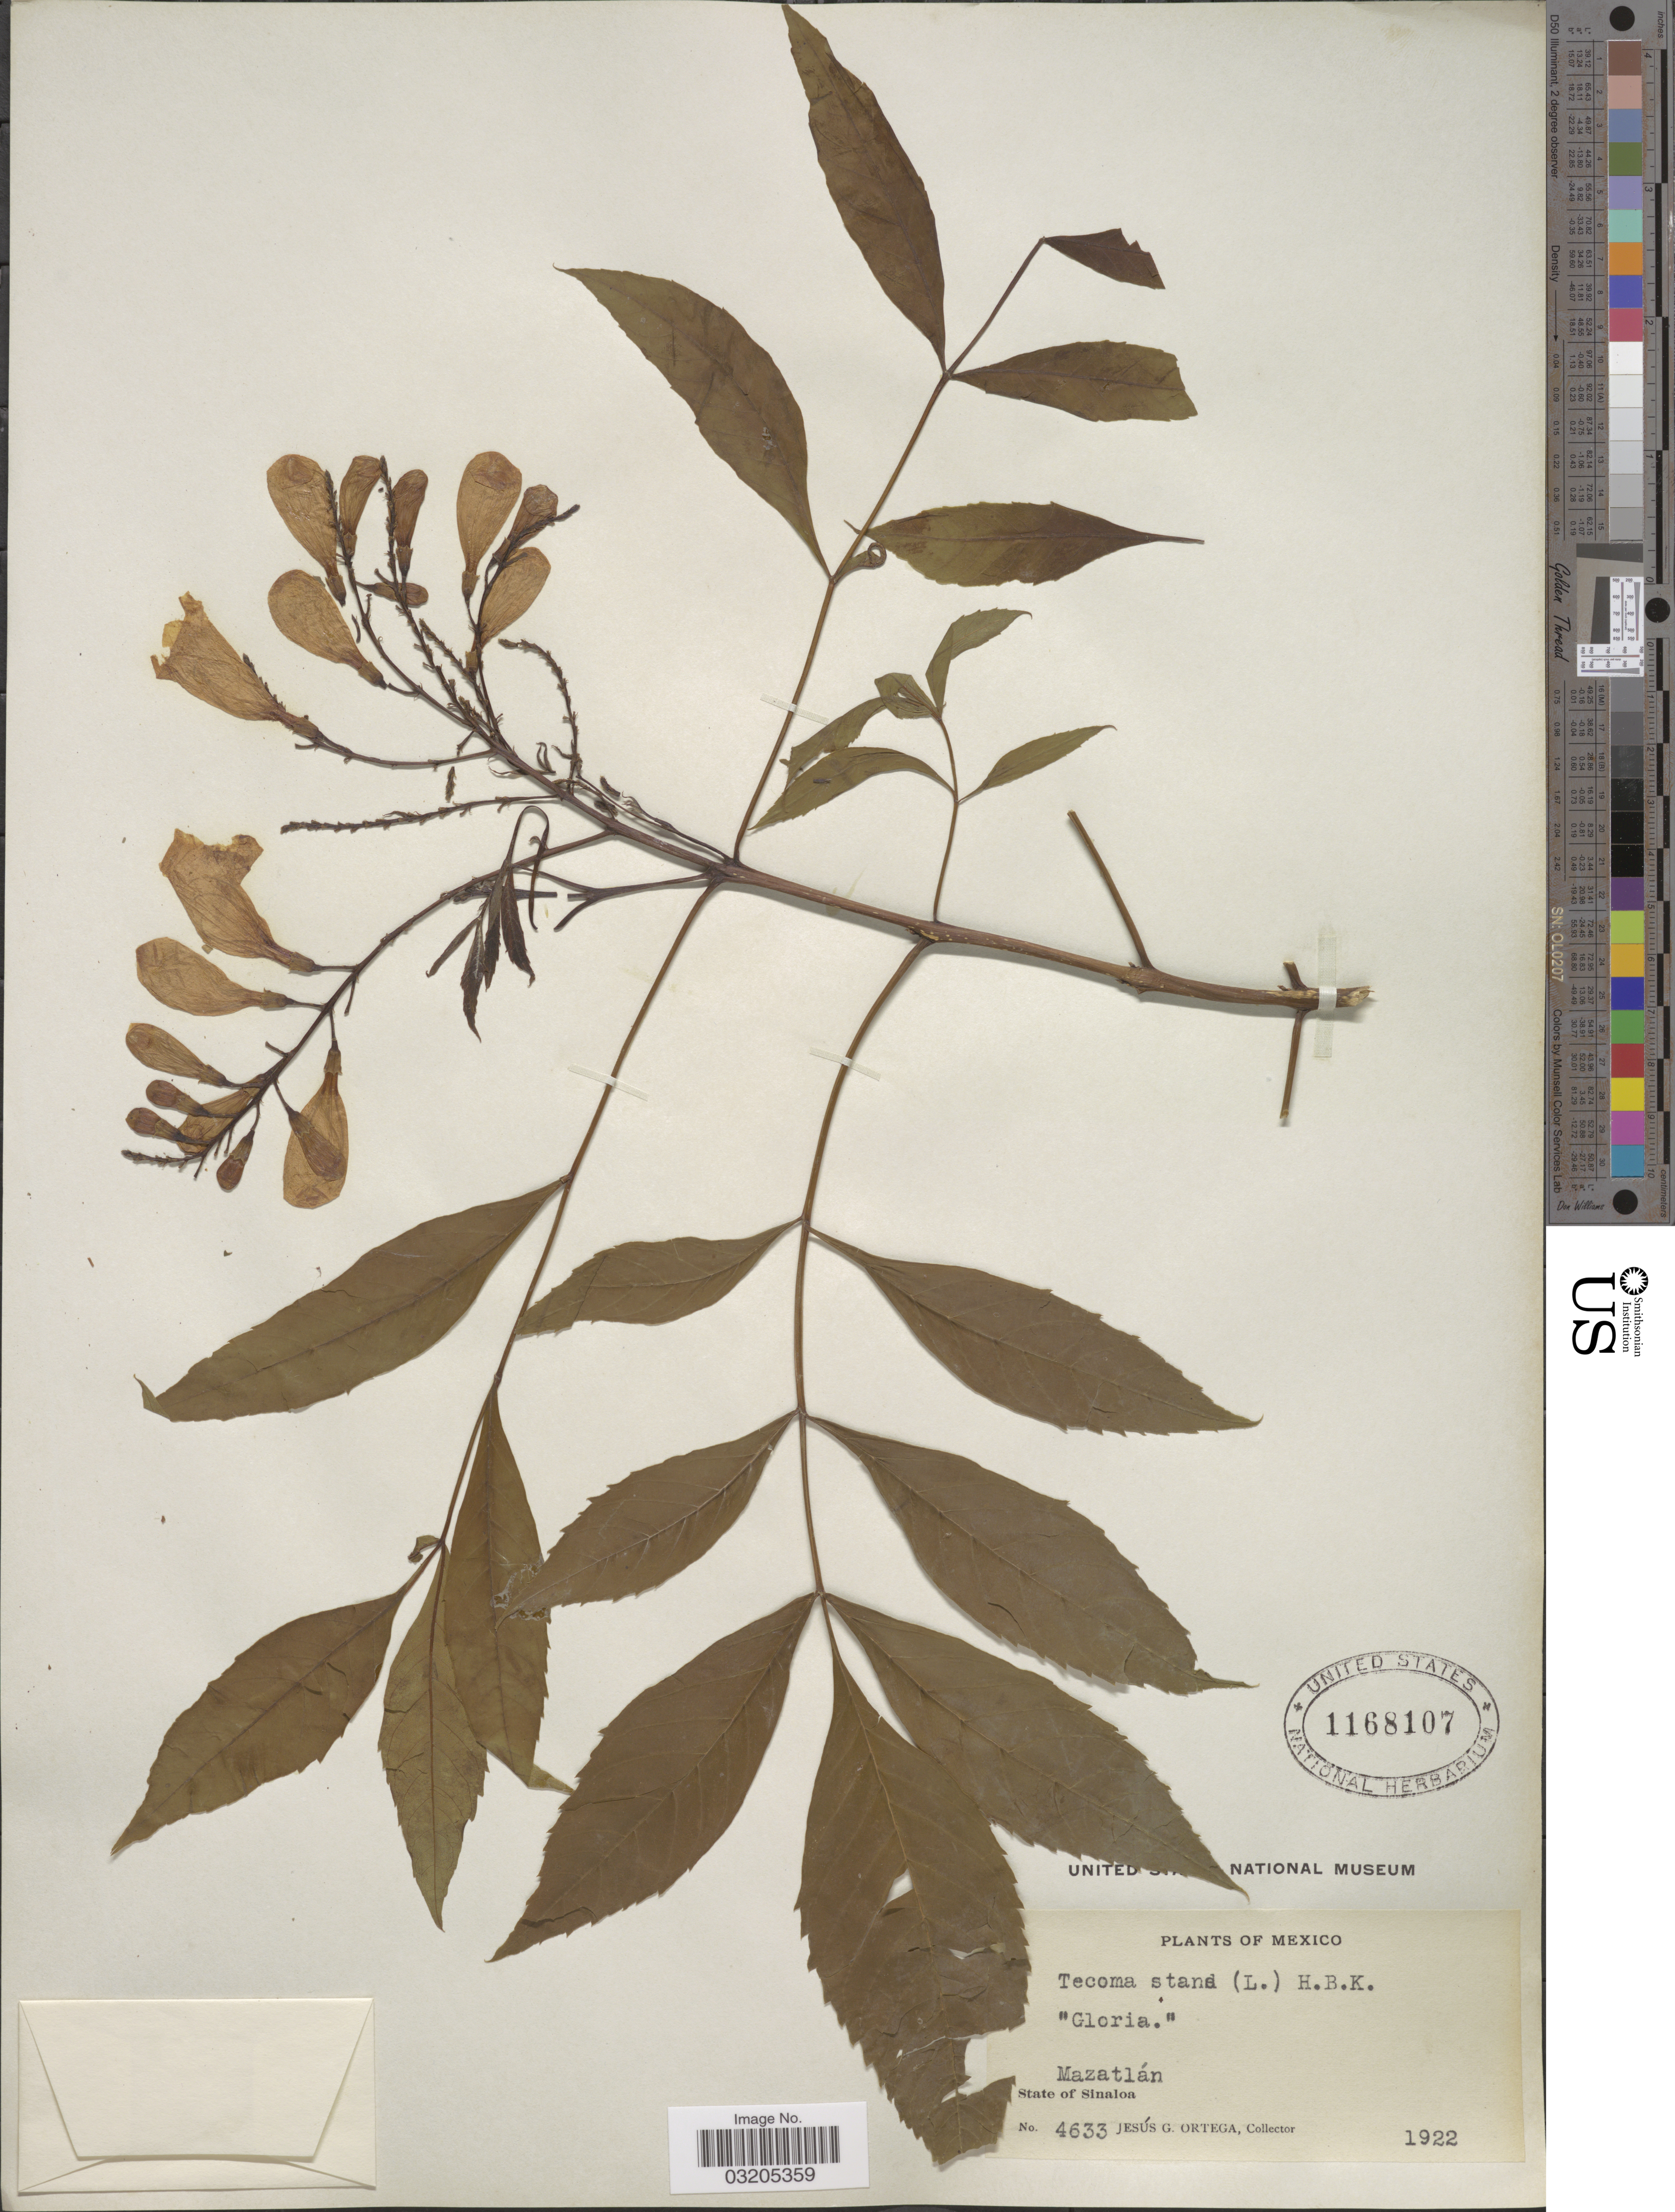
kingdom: Plantae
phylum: Tracheophyta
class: Magnoliopsida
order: Lamiales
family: Bignoniaceae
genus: Tecoma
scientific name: Tecoma stans var. stans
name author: (L.) Juss. ex Kunth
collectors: J. Ortega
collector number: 4633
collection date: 1922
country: Mexico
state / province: Sinaloa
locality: Mazatlán.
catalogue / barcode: US 1168107